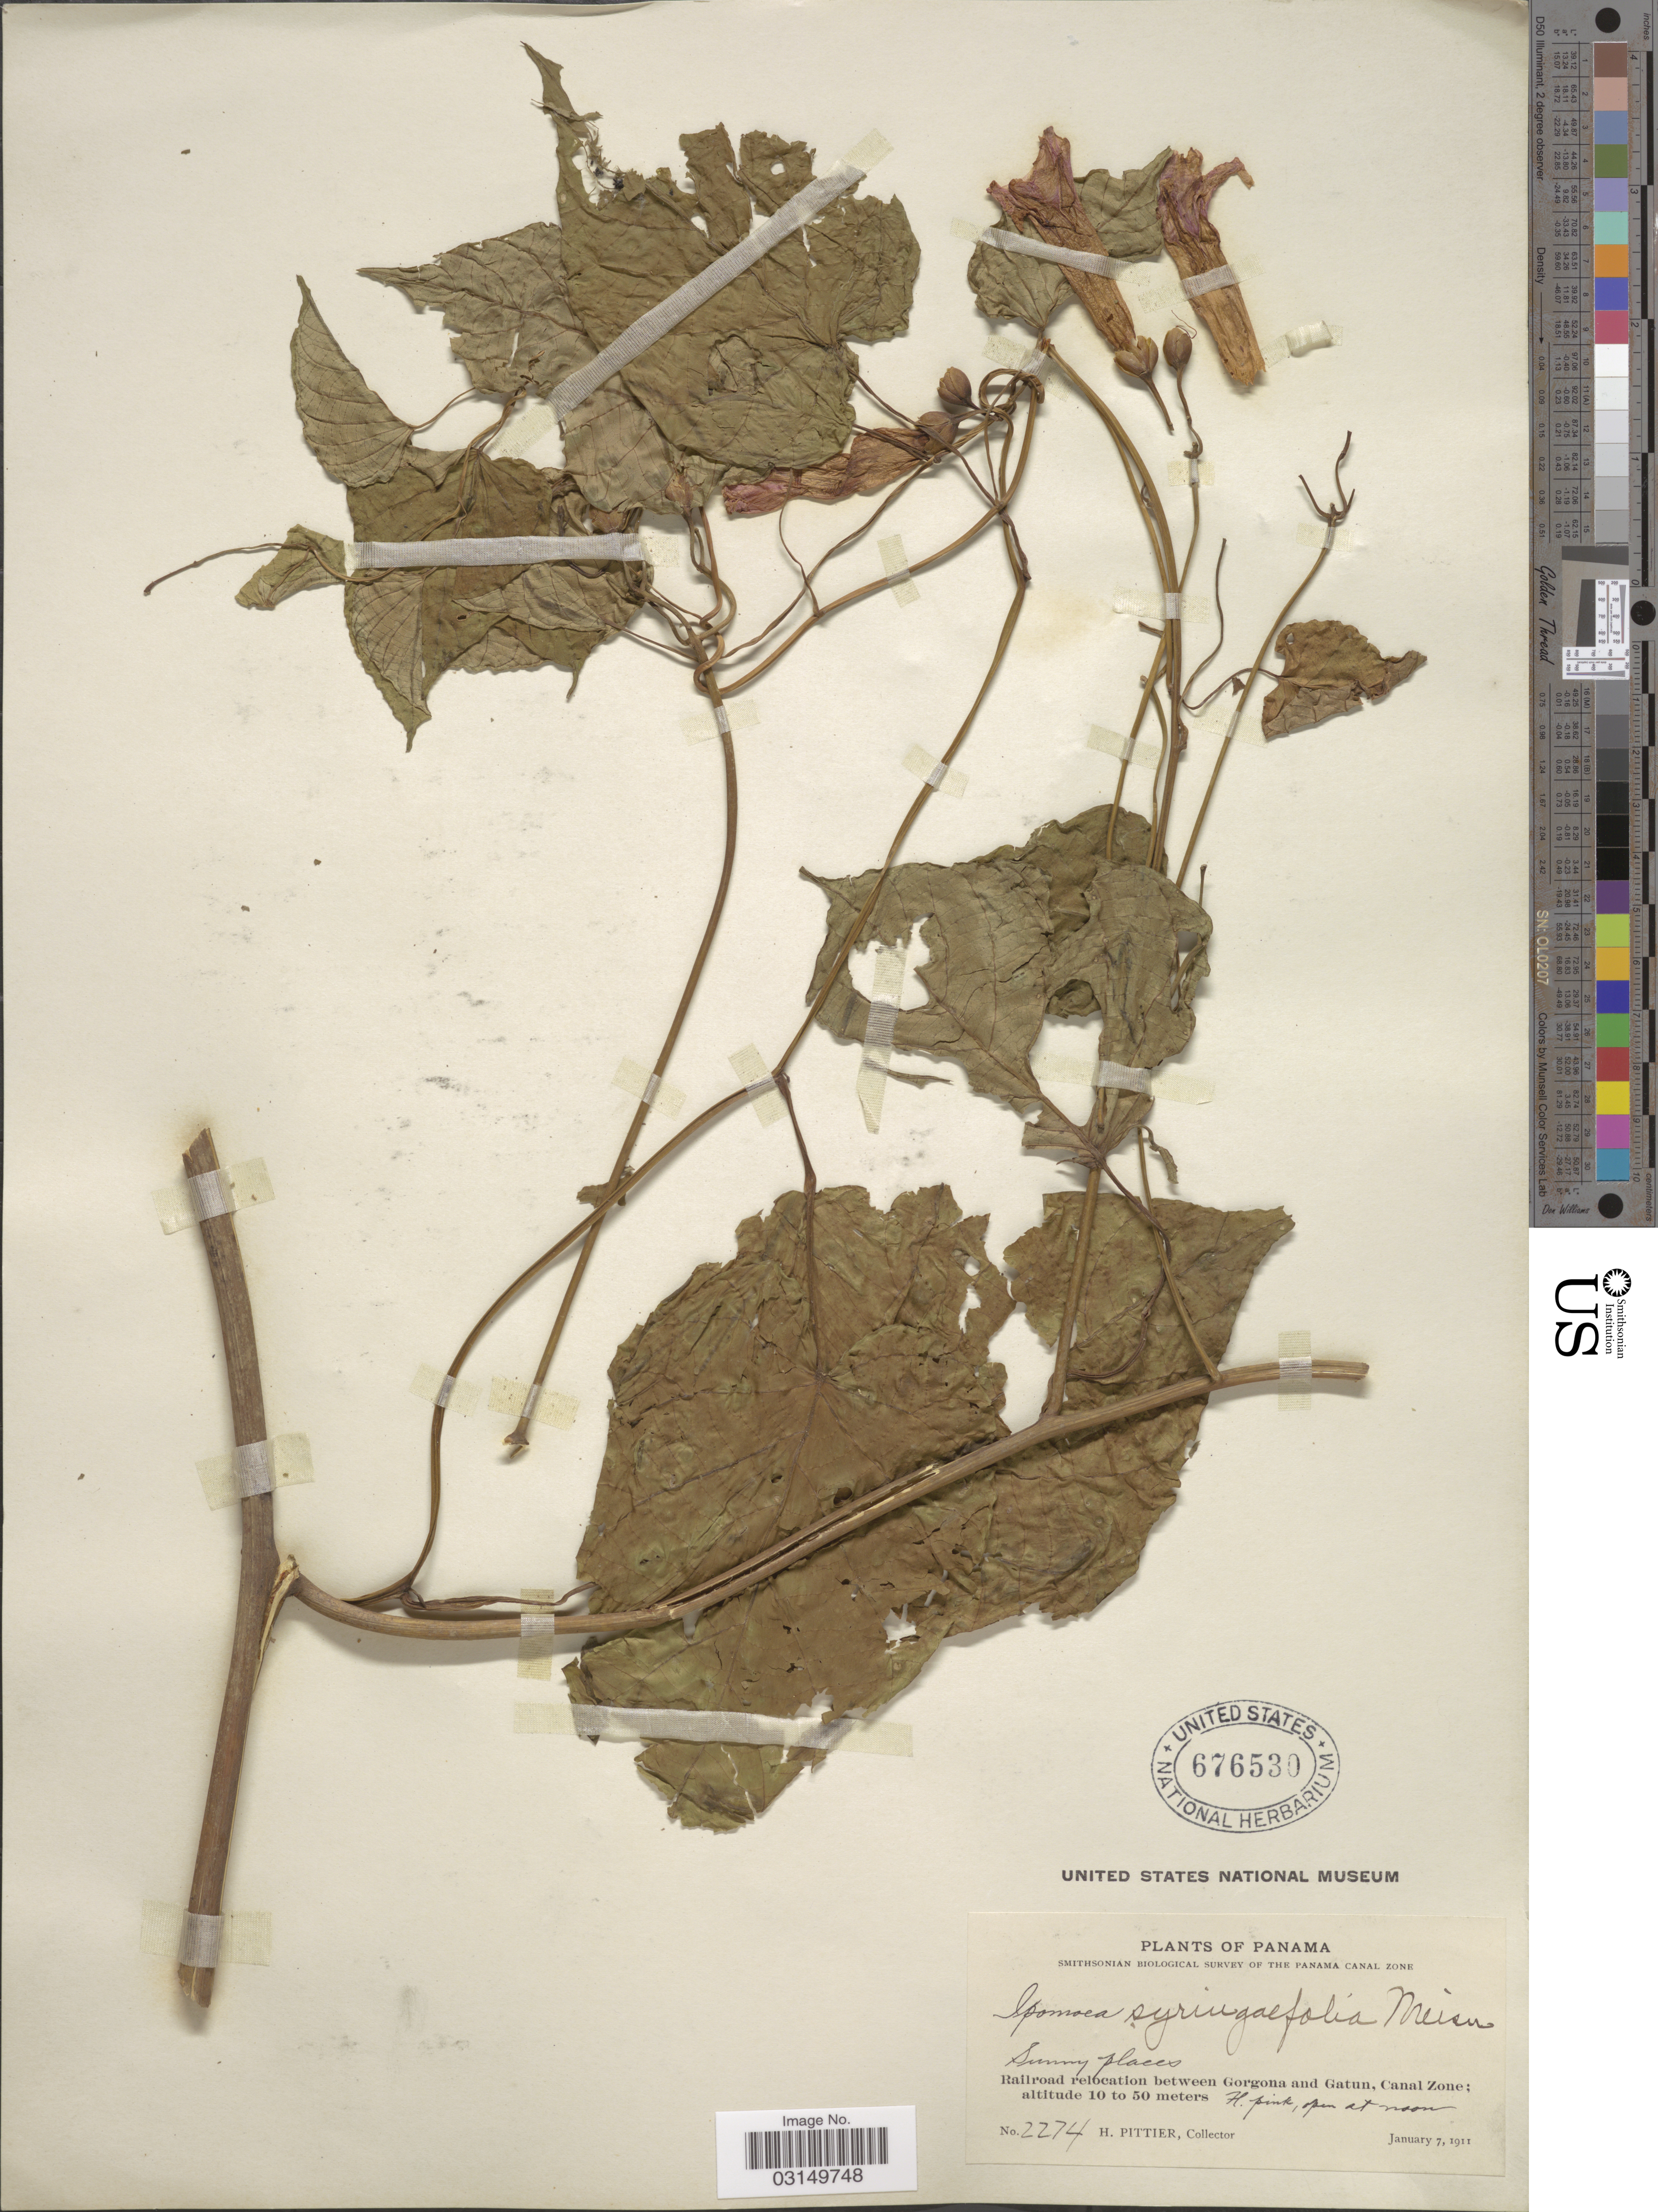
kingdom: Plantae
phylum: Tracheophyta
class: Magnoliopsida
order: Solanales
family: Convolvulaceae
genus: Ipomoea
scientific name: Ipomoea batatoides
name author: Choisy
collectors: H. F. Pittier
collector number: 2274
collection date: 1911-01-07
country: Panama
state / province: Colón / Panamá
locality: The Panama Canal Zone, Railroad relocation between Gorgona and Gatun, Canal Zone.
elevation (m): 10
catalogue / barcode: US 676530